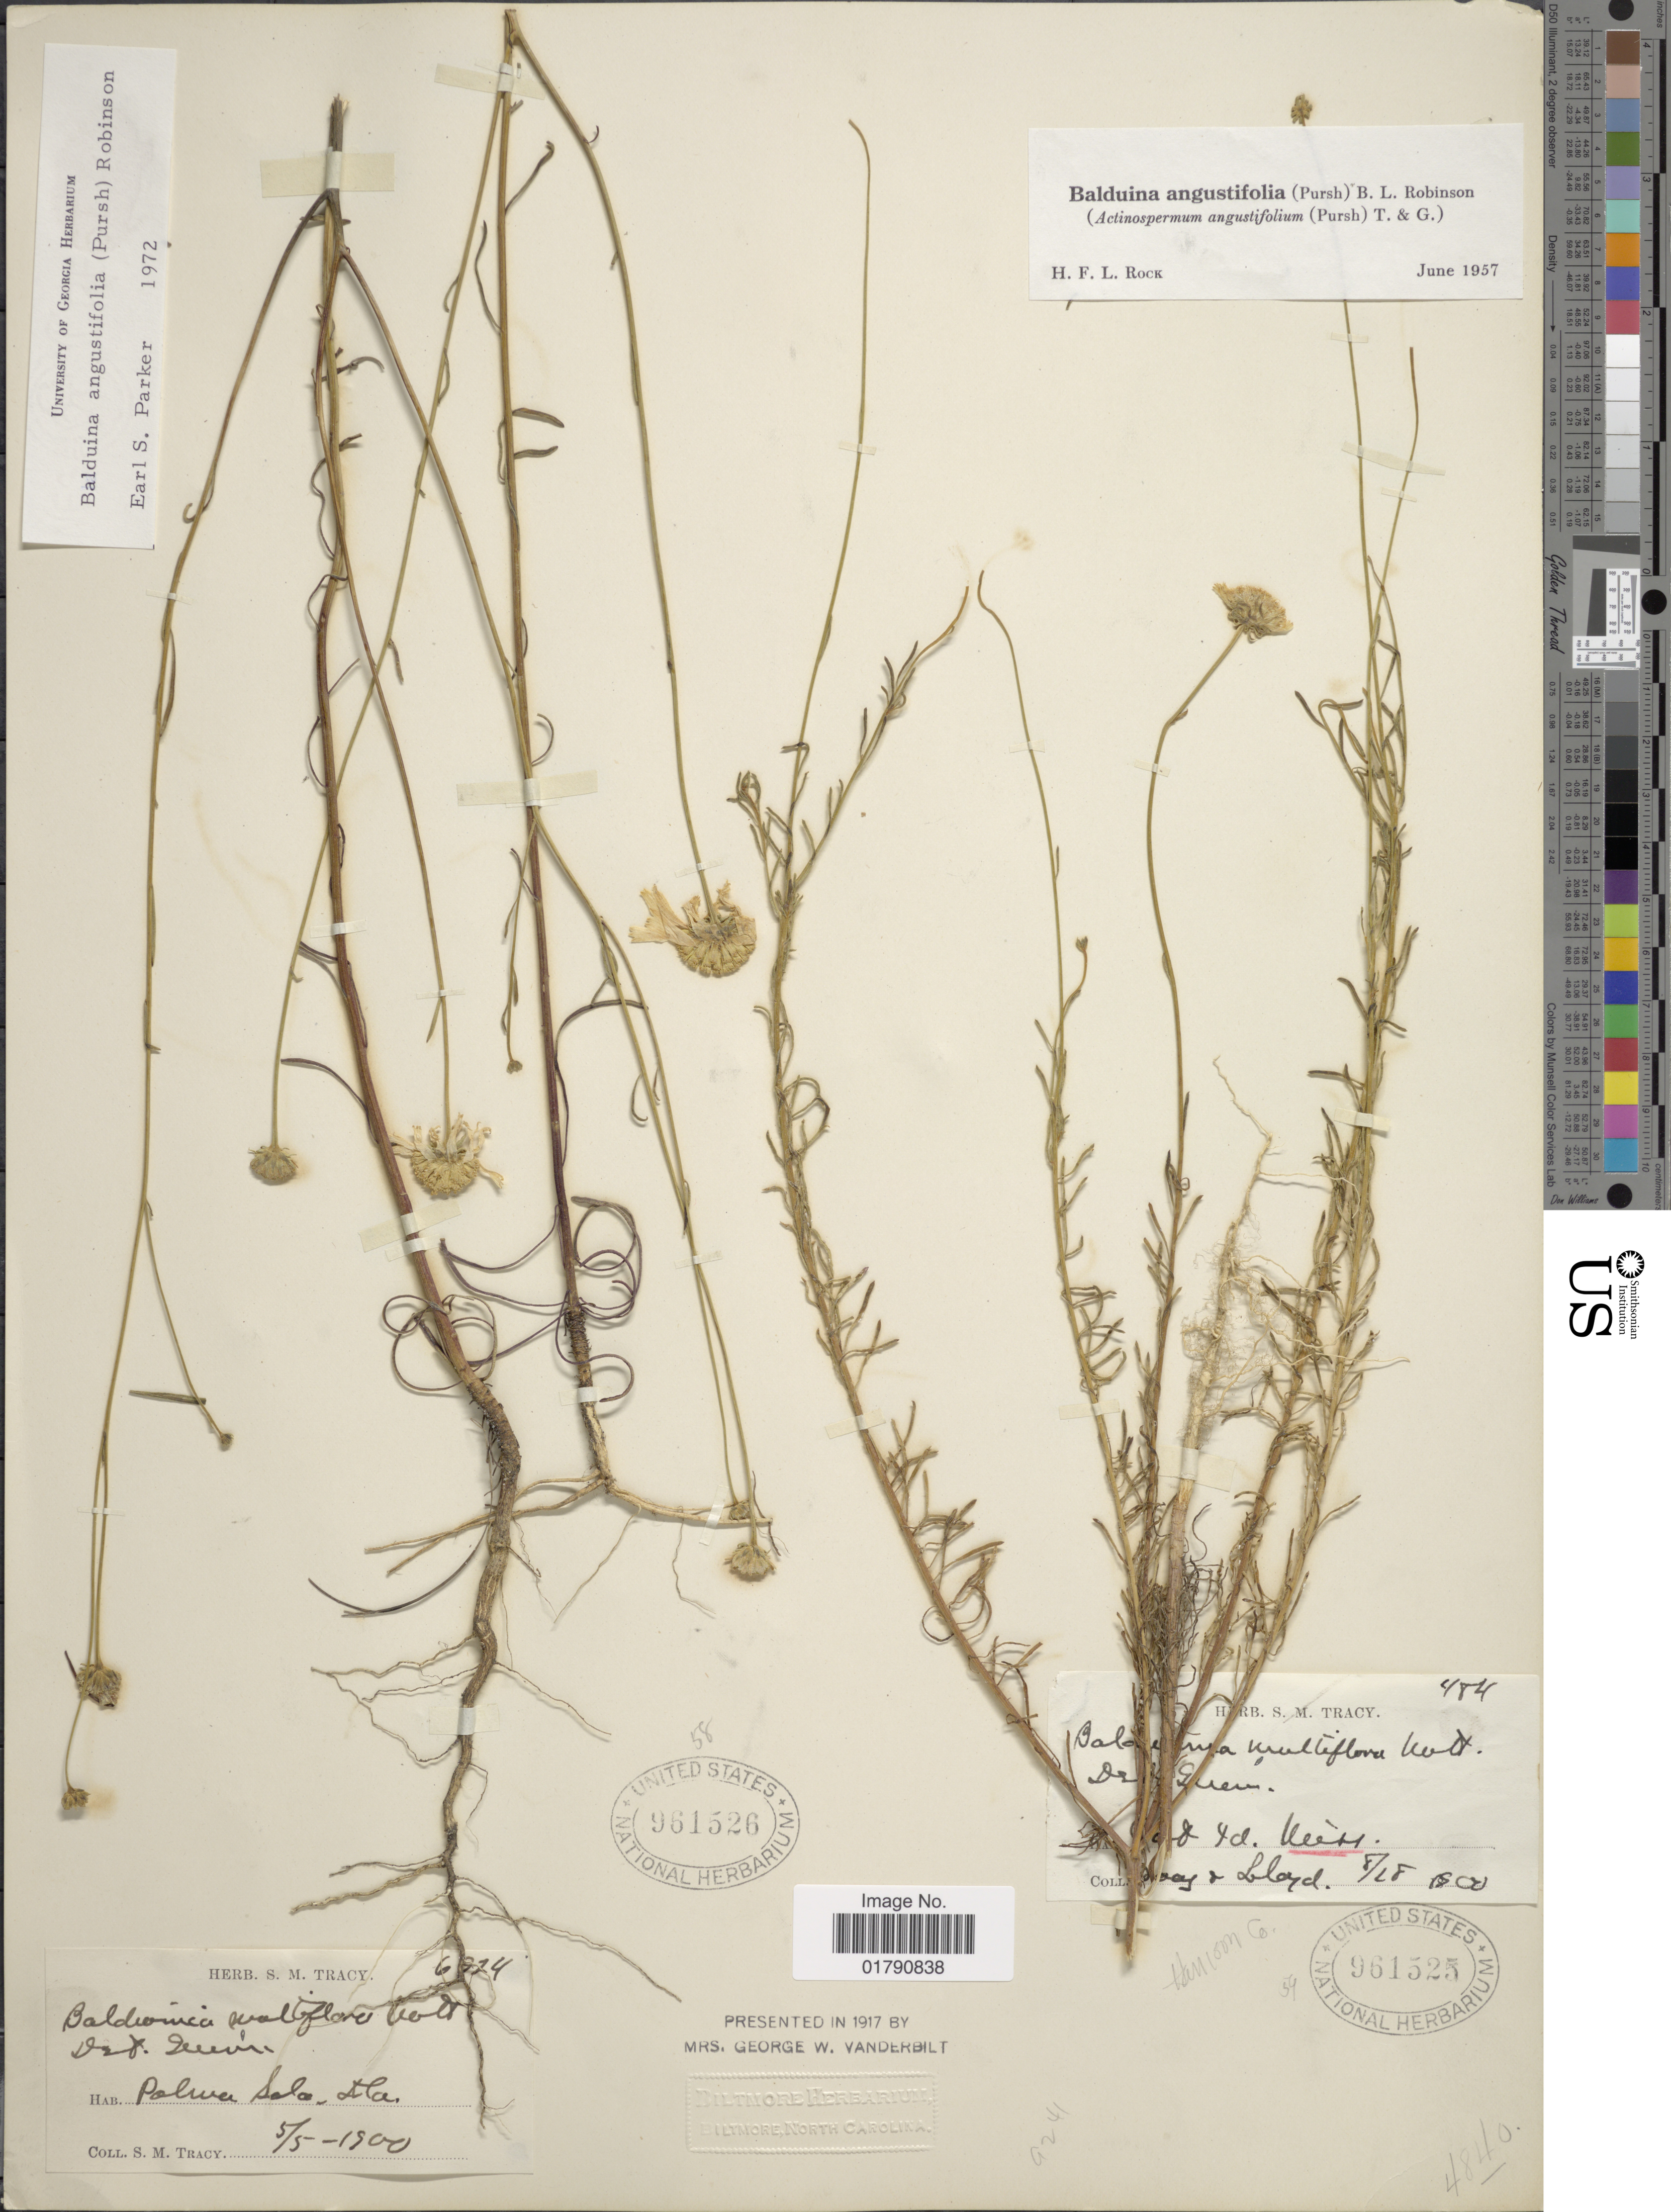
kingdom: Plantae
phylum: Tracheophyta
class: Magnoliopsida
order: Asterales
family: Asteraceae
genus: Balduina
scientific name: Balduina angustifolia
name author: (Pursh) B.L. Rob.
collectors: S. M. Tracy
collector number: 2924*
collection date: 1900-05-05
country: United States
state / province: Florida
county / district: Manatee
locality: Palma Sola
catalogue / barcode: US 961526